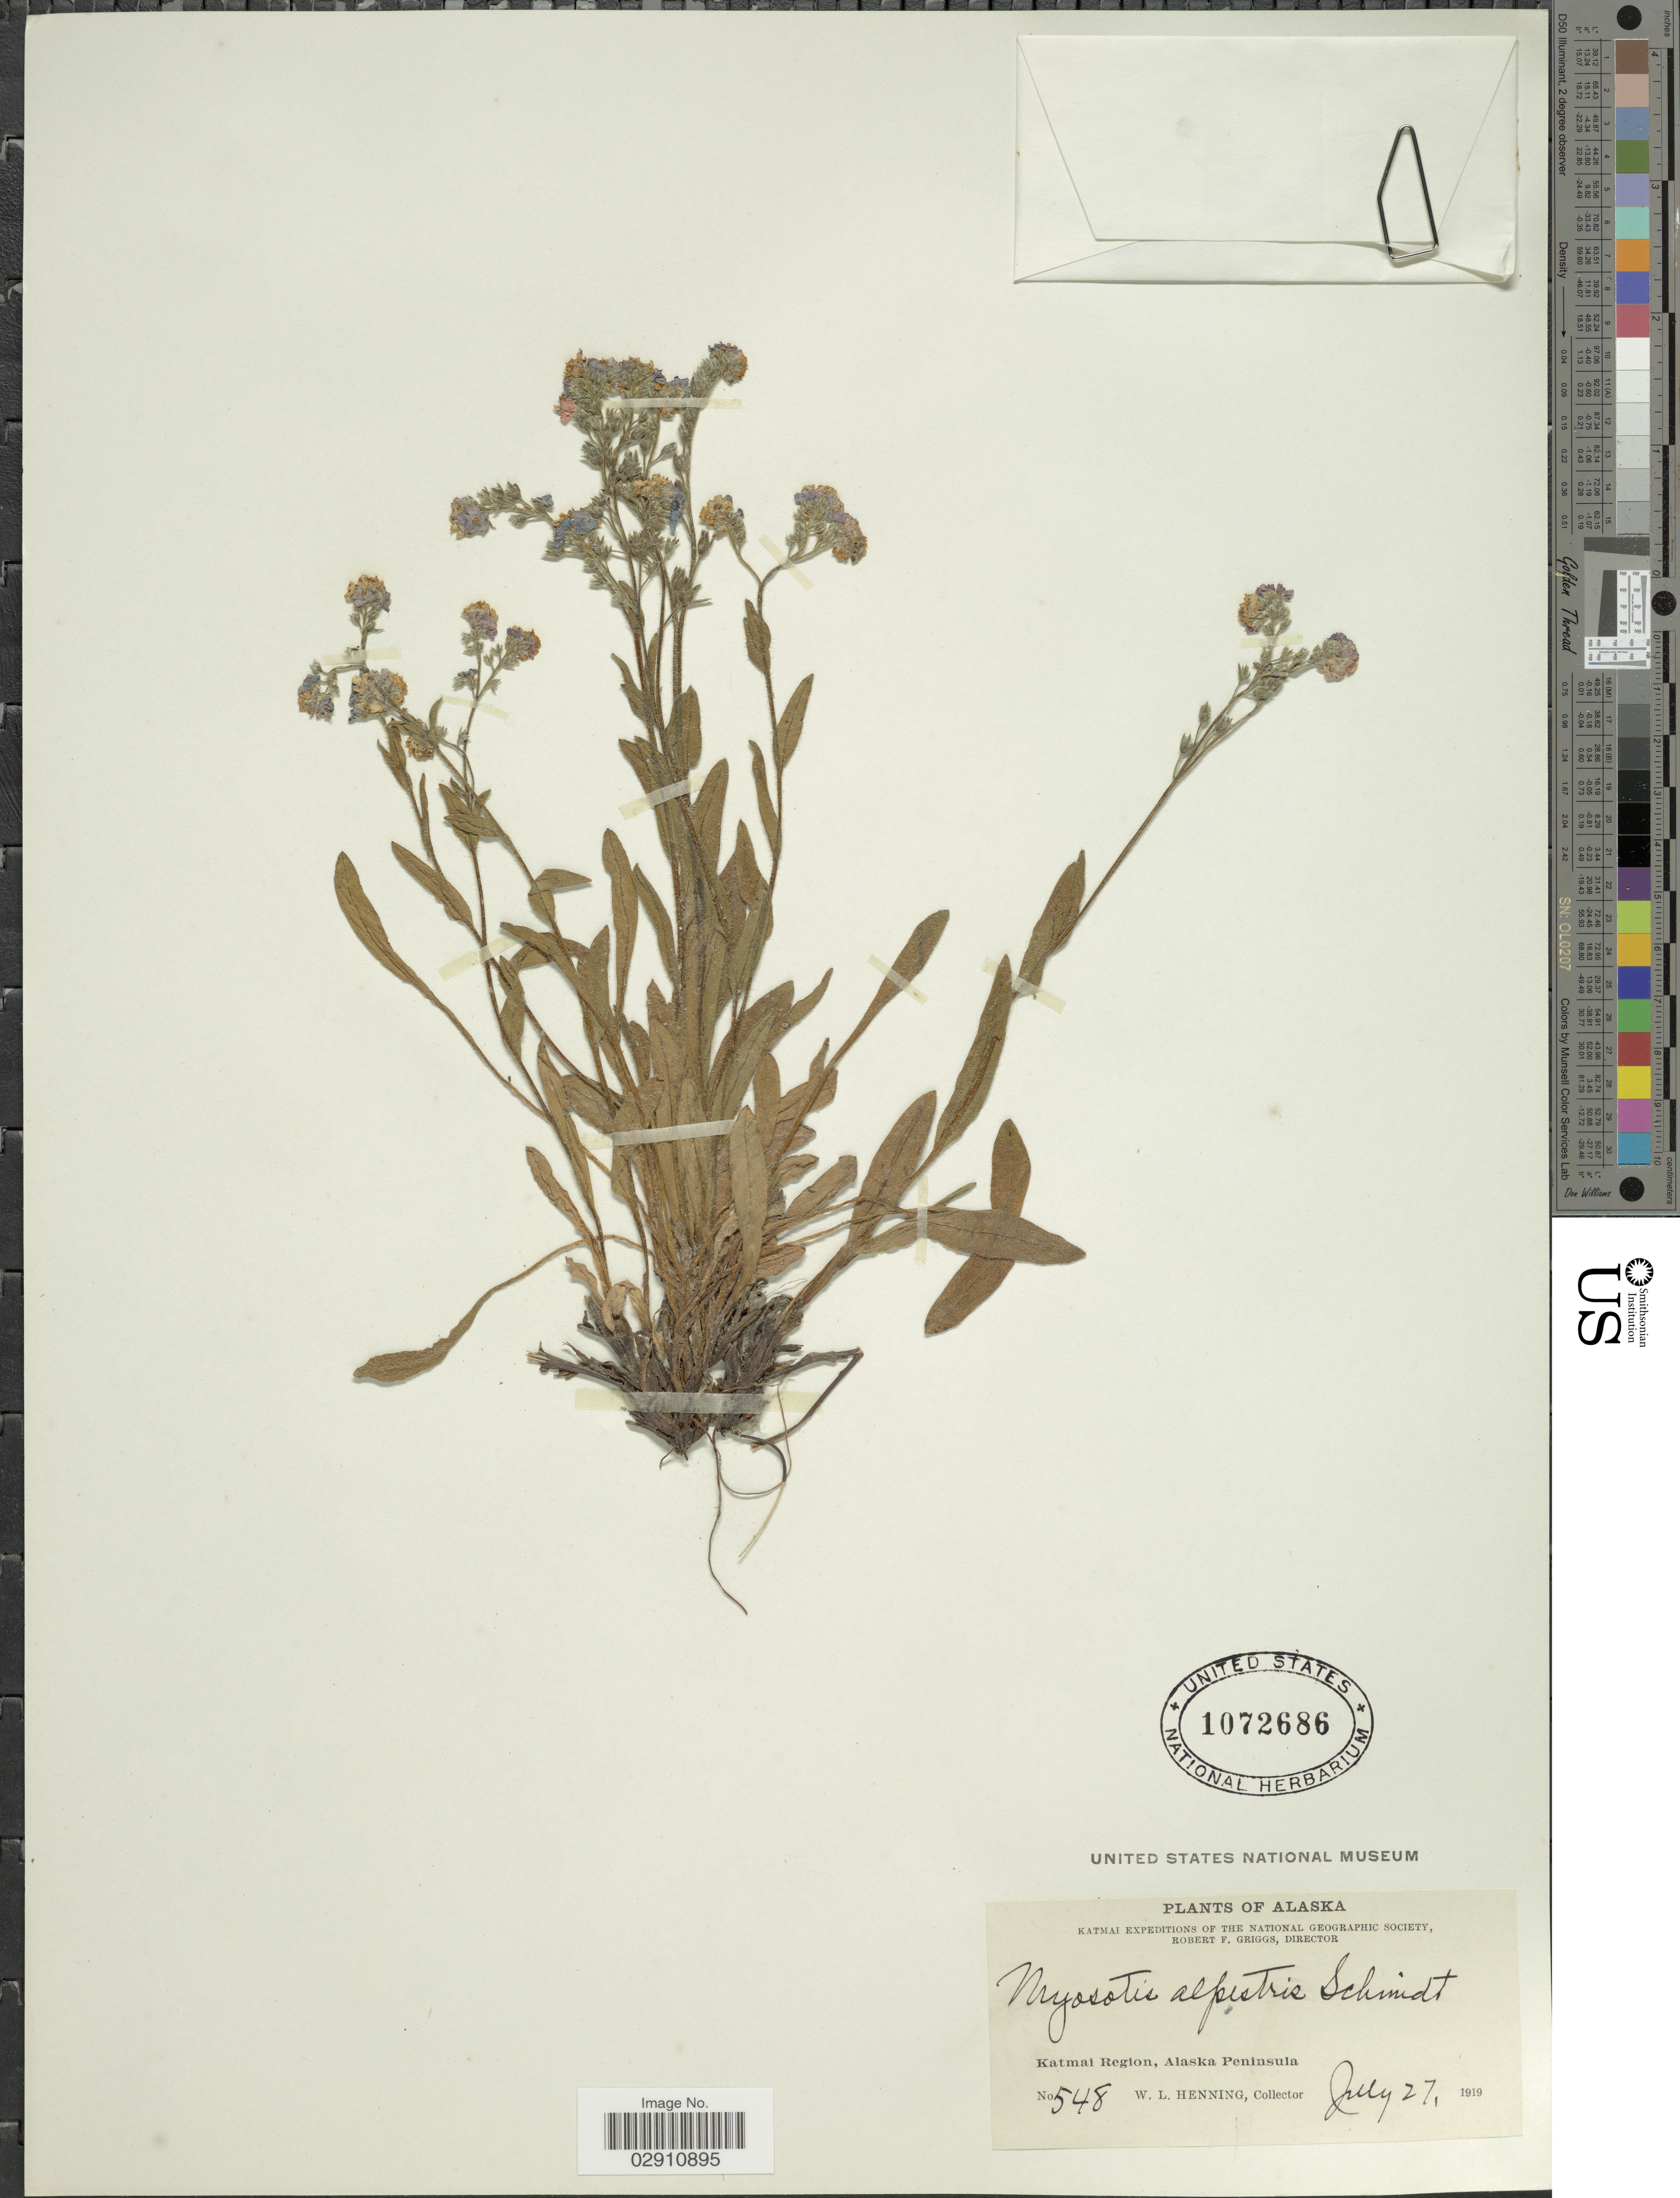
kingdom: Plantae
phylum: Tracheophyta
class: Magnoliopsida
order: Boraginales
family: Boraginaceae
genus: Myosotis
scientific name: Myosotis alpestris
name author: F.W. Schmidt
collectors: W. Henning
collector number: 548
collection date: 1919-07-27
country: United States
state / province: Alaska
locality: Katmai Region, Alaska Peninsula.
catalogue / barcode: US 1072686